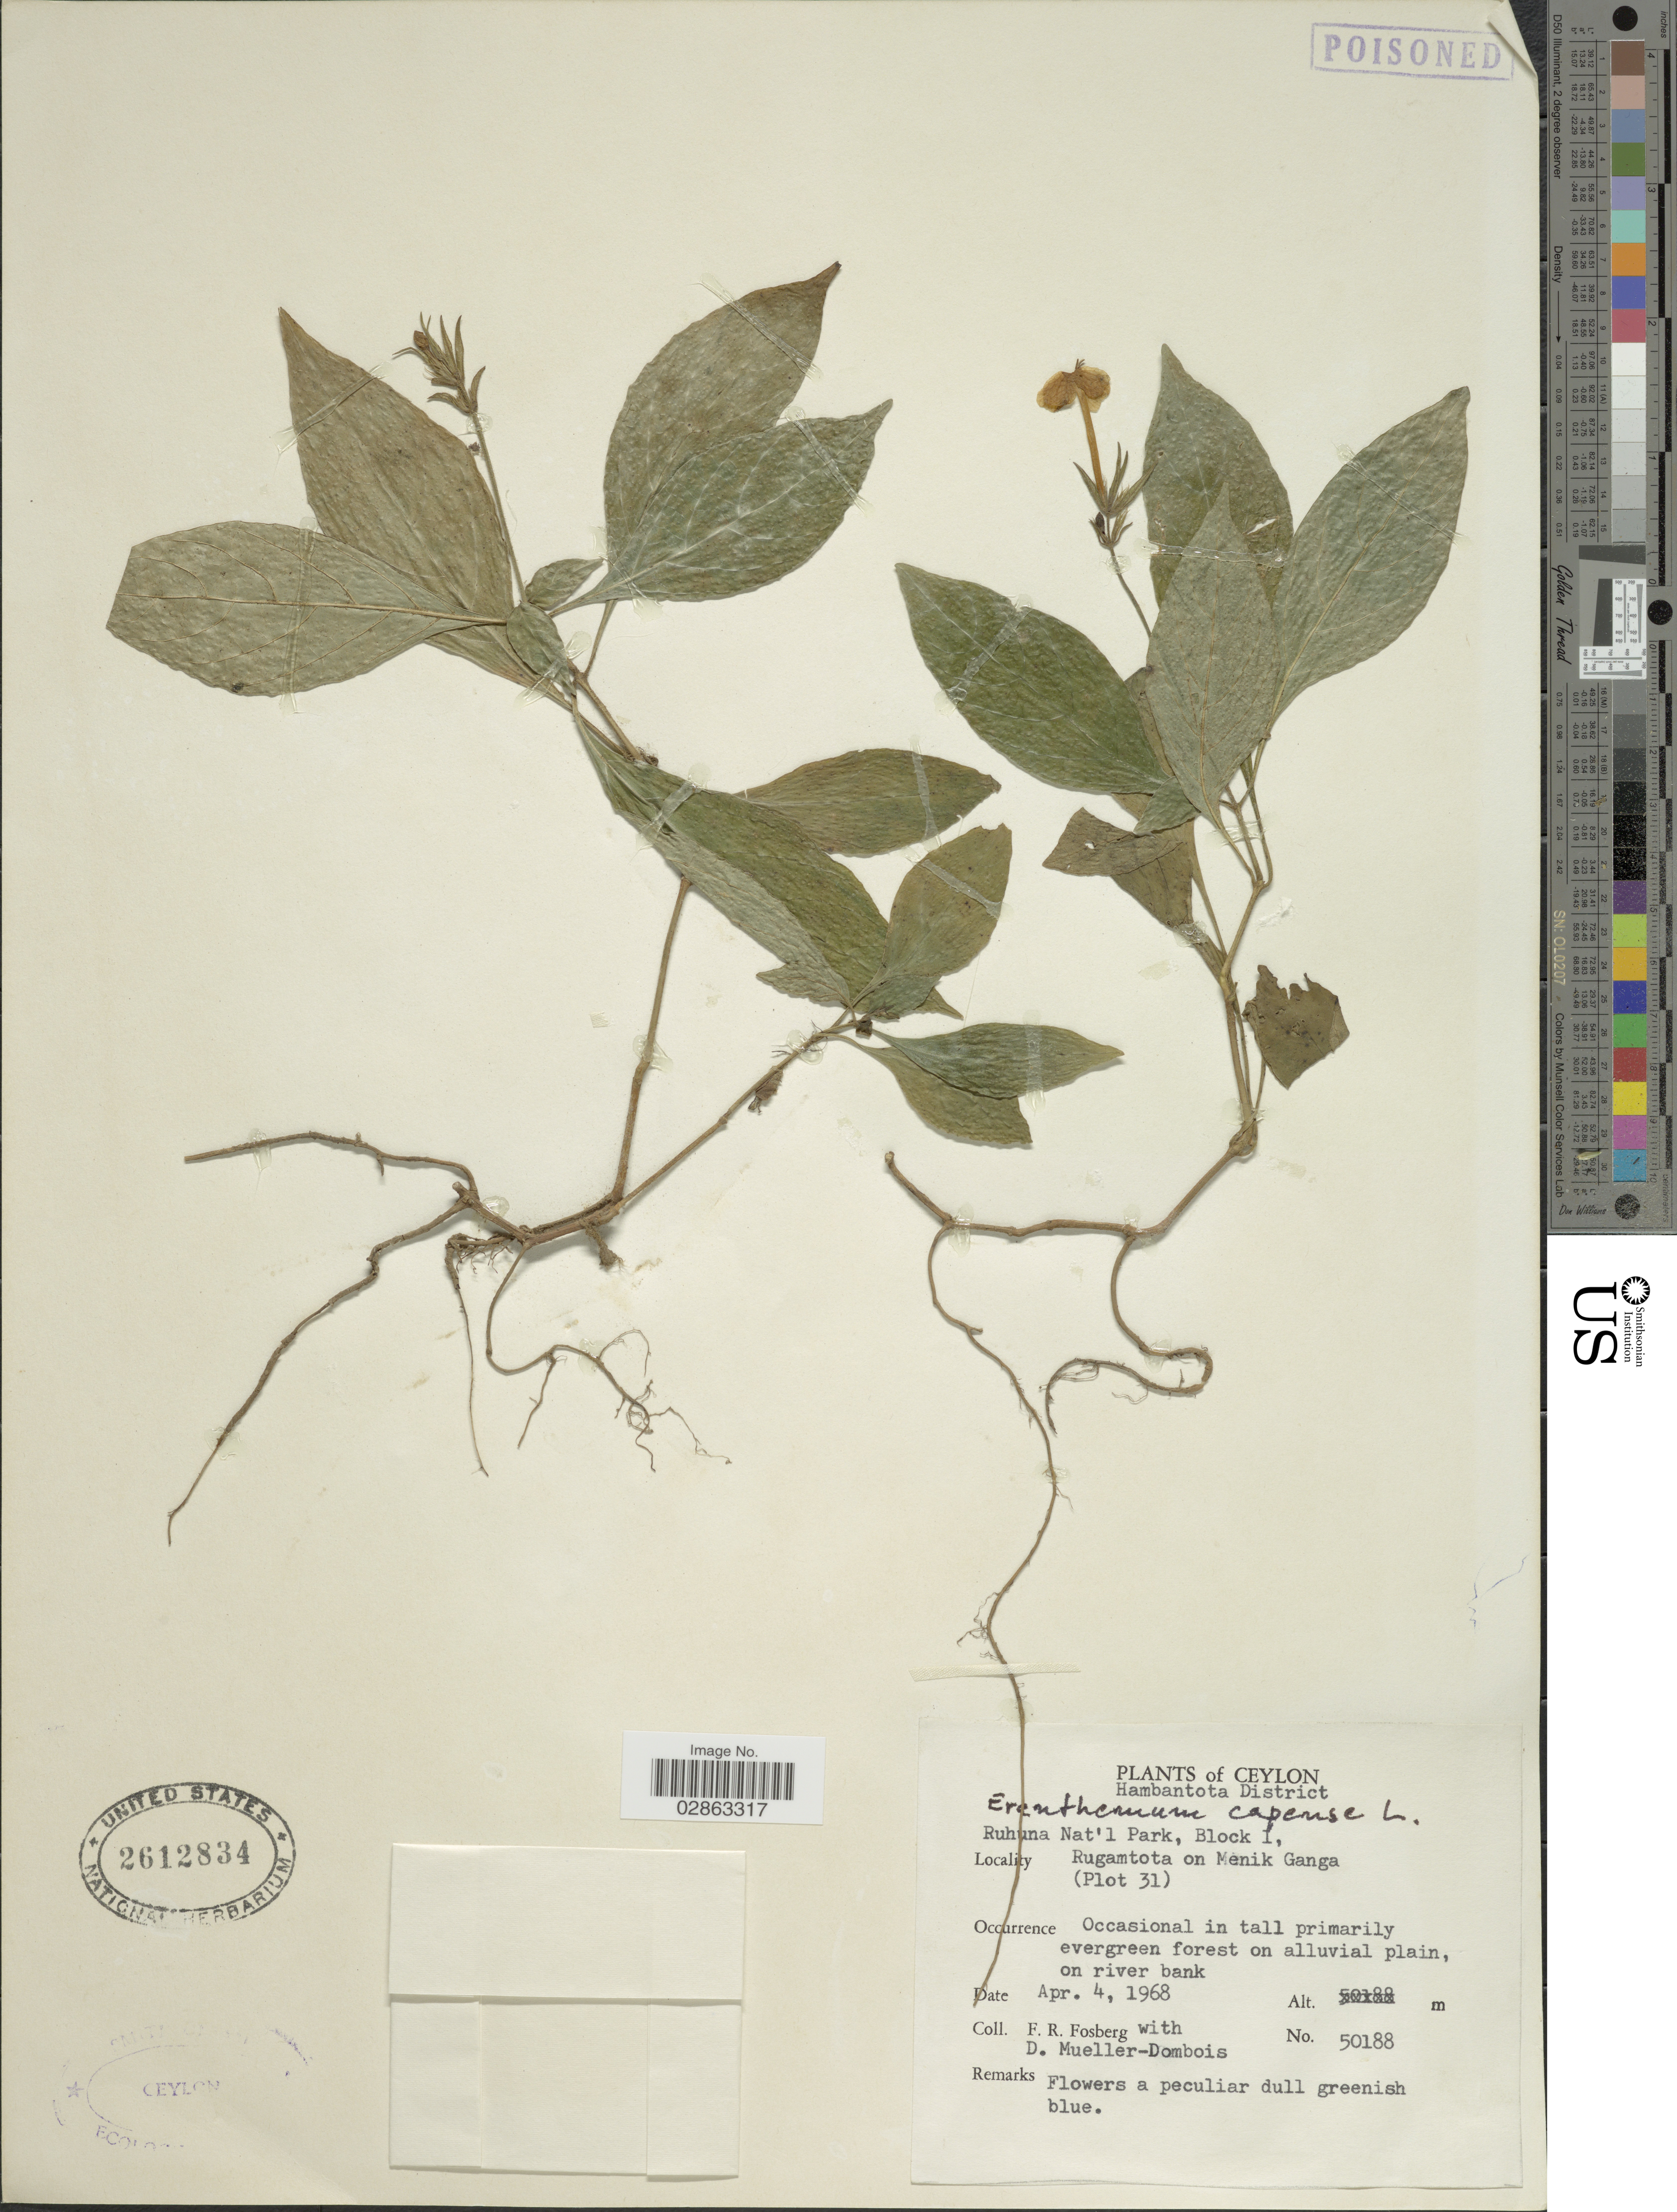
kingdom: Plantae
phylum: Tracheophyta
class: Magnoliopsida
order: Lamiales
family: Acanthaceae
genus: Eranthemum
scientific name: Eranthemum capense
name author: L.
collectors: F. R. Fosberg & D. Mueller-Dombois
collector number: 50188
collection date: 1968-04-04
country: Sri Lanka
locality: Ceylon. Hambantota District. Ruhuna Nat'l Park, Block 1, Rugamtota on Menik Ganga (Plot 31).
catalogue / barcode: US 2612834